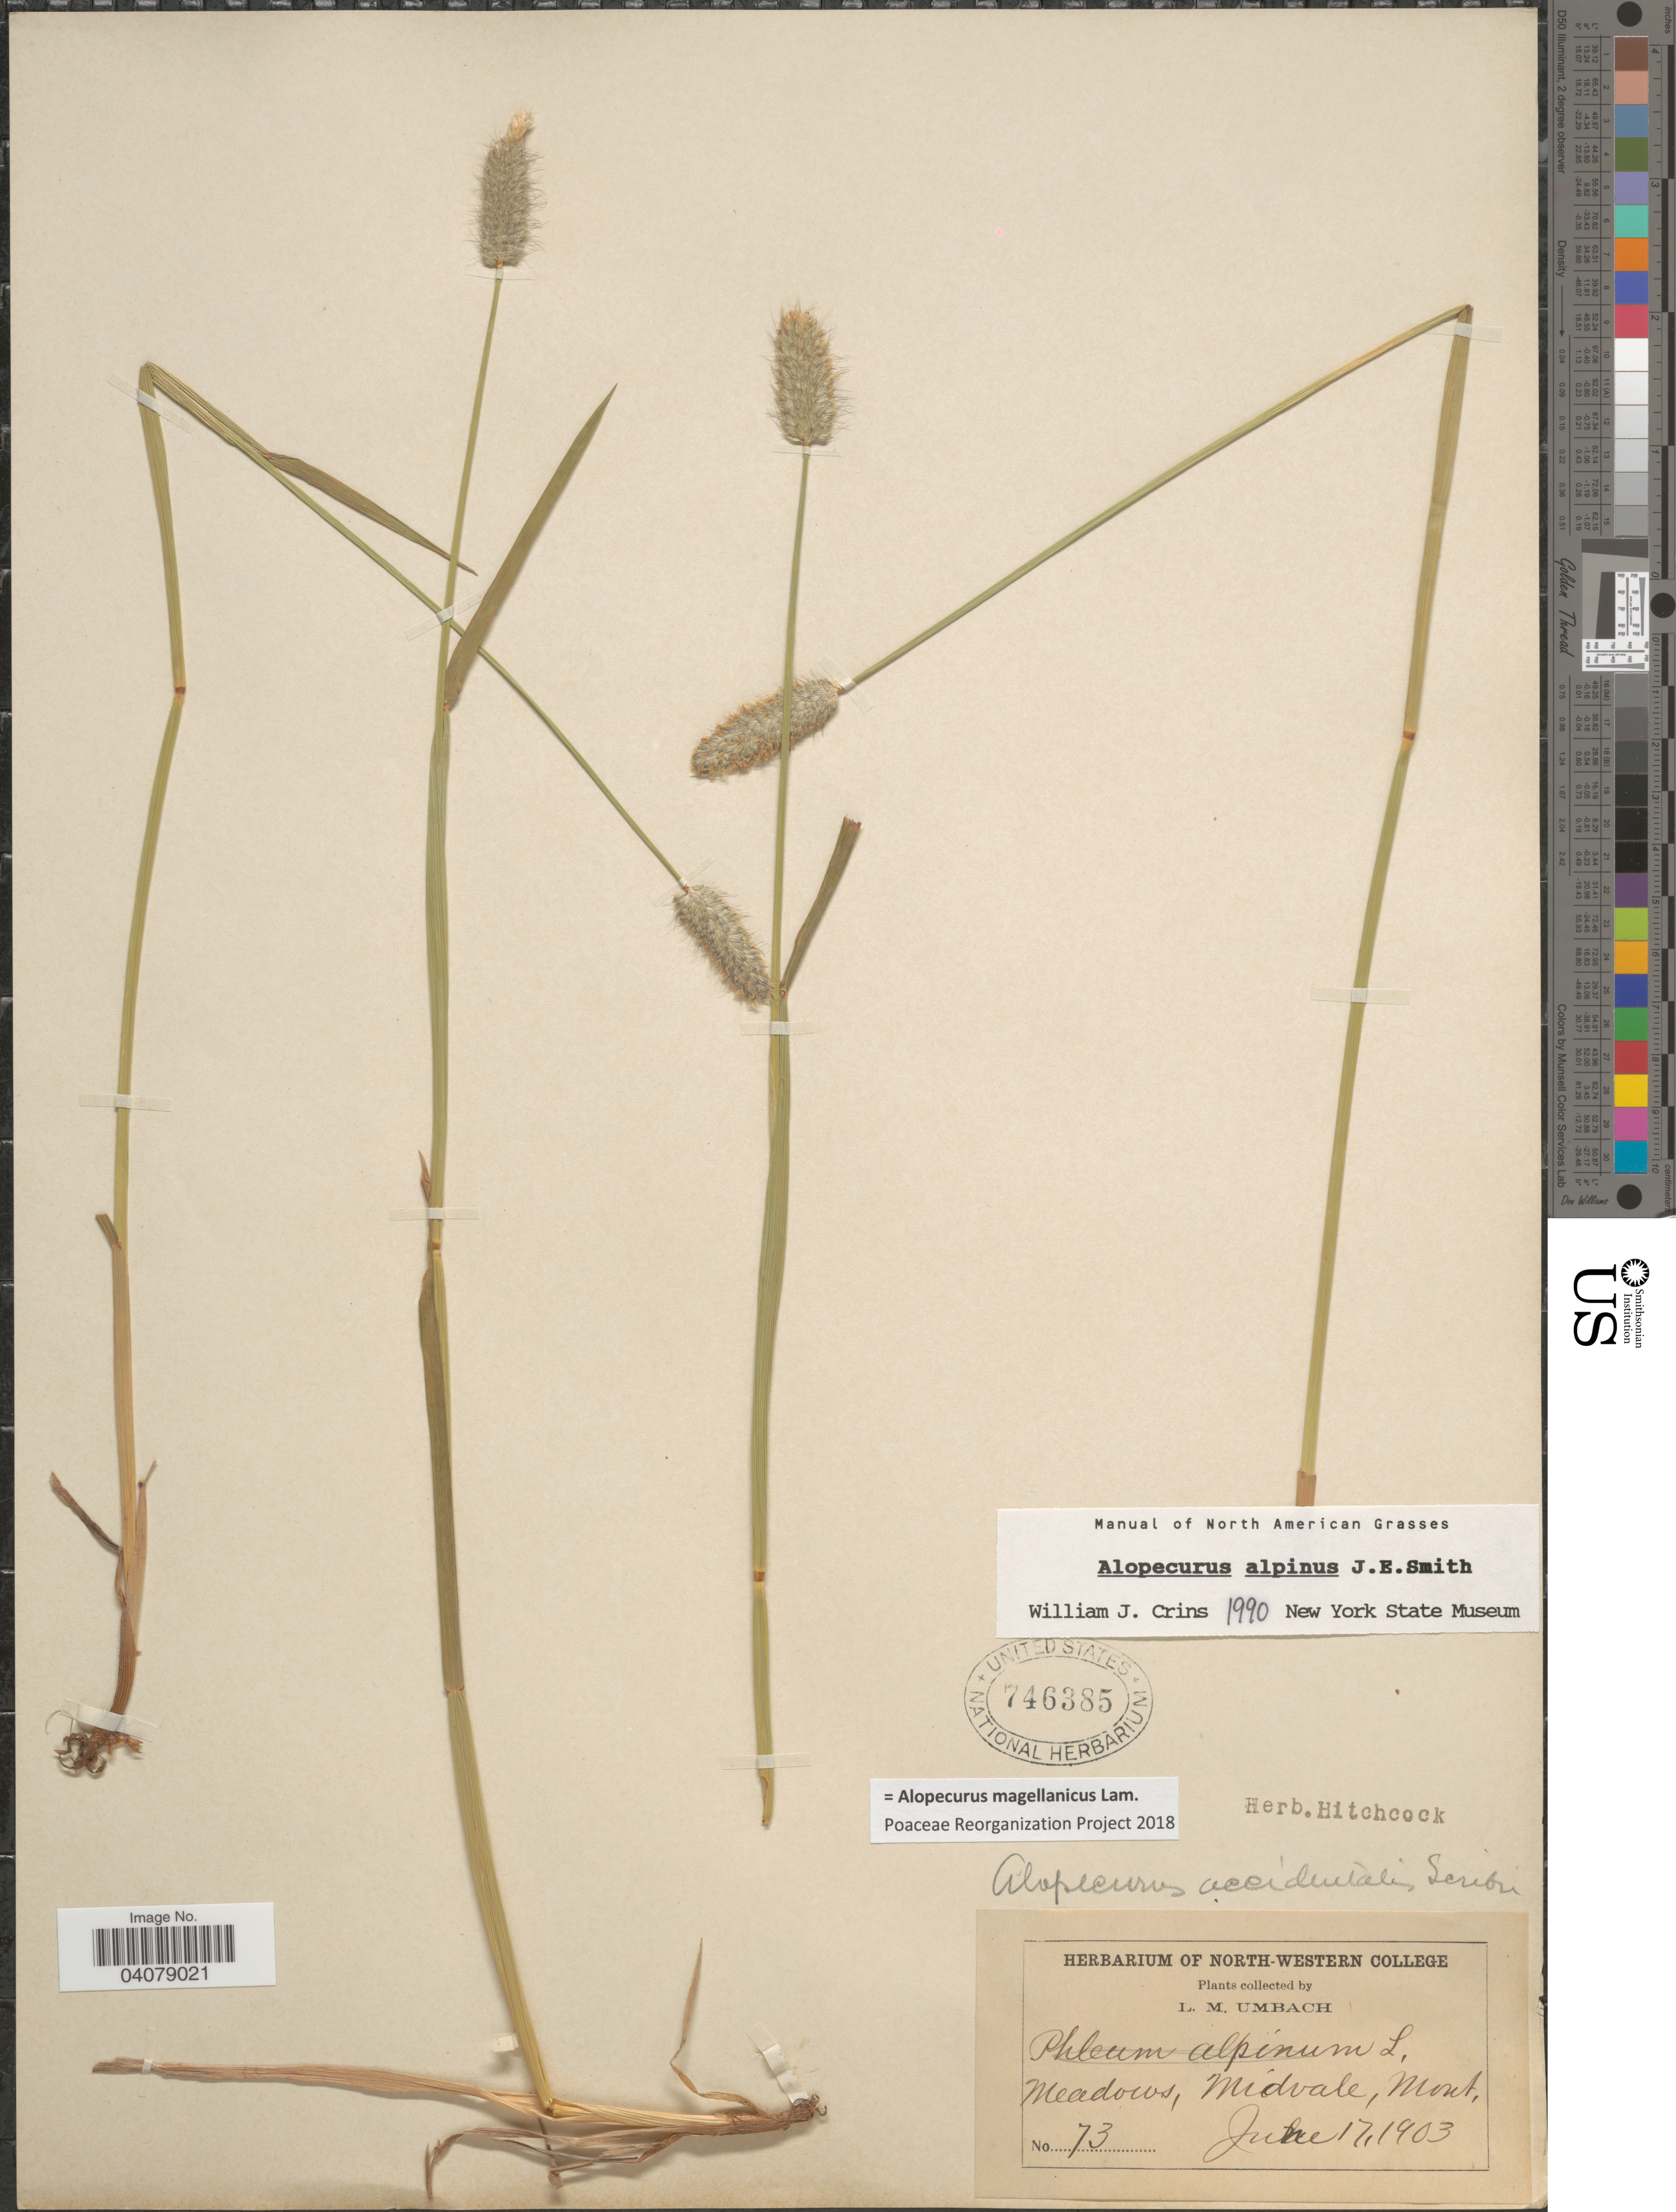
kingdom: Plantae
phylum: Tracheophyta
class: Liliopsida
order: Poales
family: Poaceae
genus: Alopecurus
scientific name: Alopecurus magellanicus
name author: Lam.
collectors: L. M. Umbach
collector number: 73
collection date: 1903-06-17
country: United States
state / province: Montana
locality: Meadows, Midvale.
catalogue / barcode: US 746385